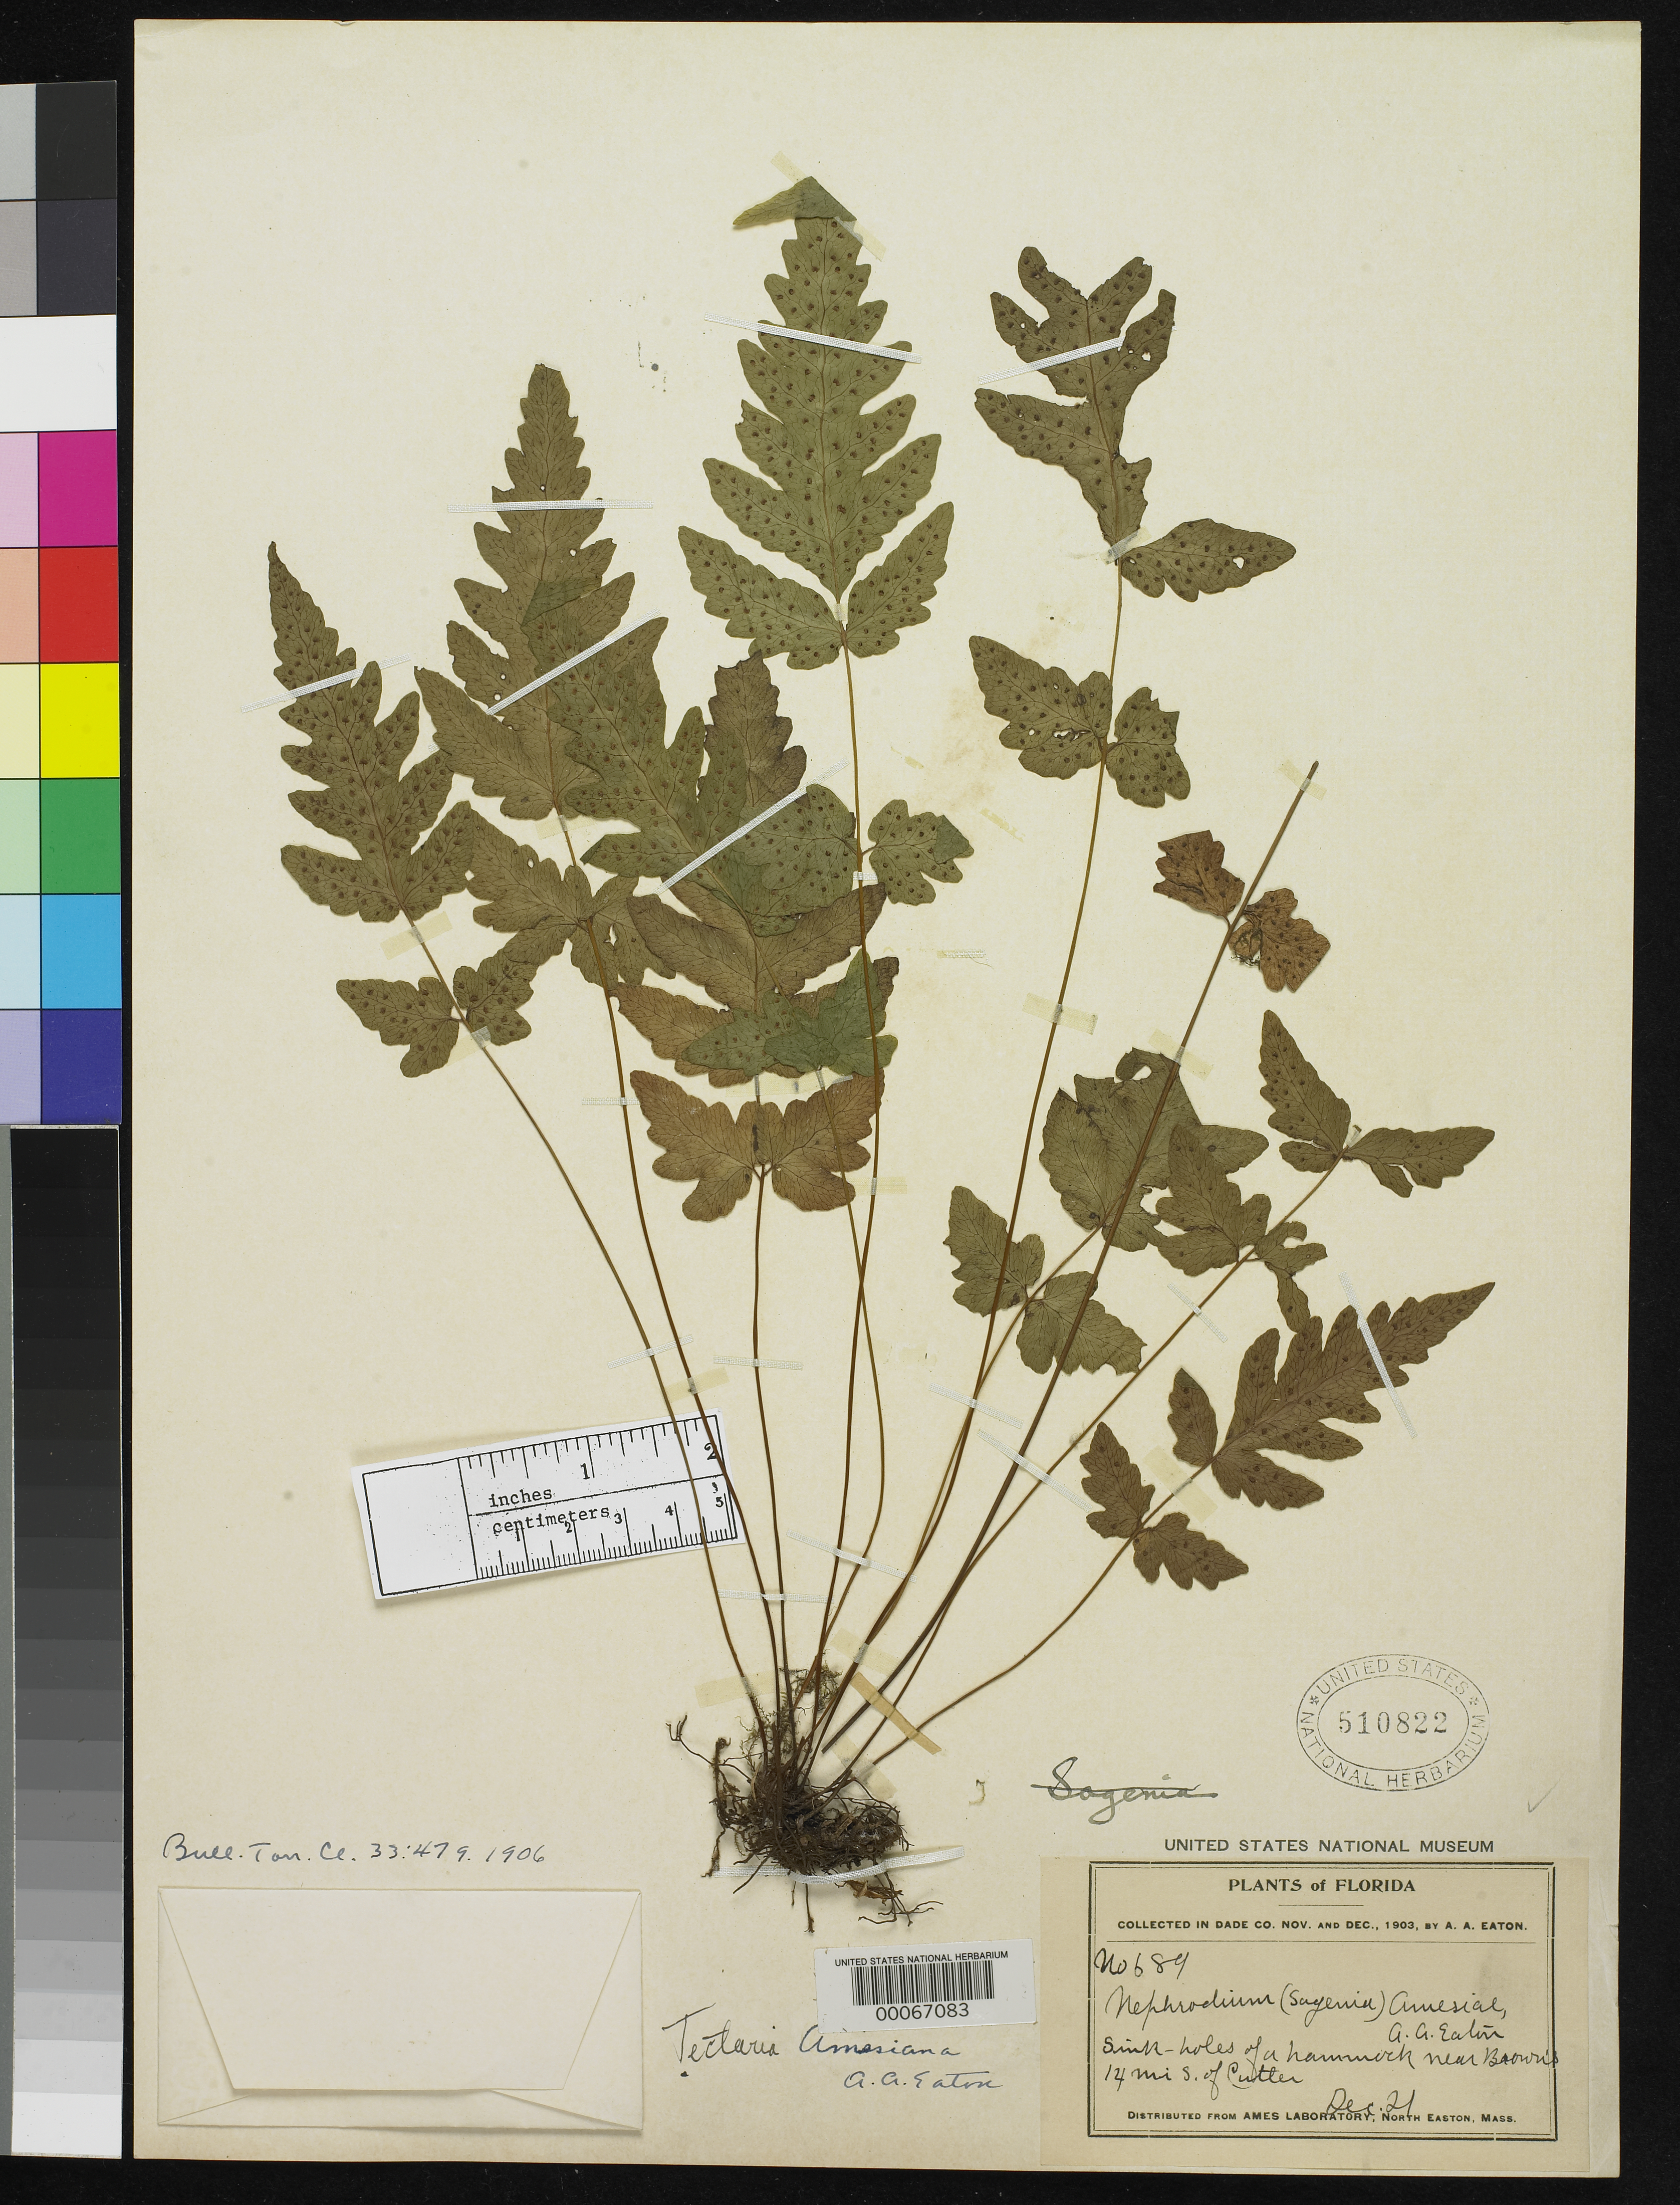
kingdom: Plantae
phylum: Tracheophyta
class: Polypodiopsida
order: Polypodiales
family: Tectariaceae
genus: Tectaria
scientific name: Tectaria amesiana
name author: A.A. Eaton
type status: Type Collection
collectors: A. A. Eaton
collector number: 689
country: United States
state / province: Florida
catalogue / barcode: US 510822